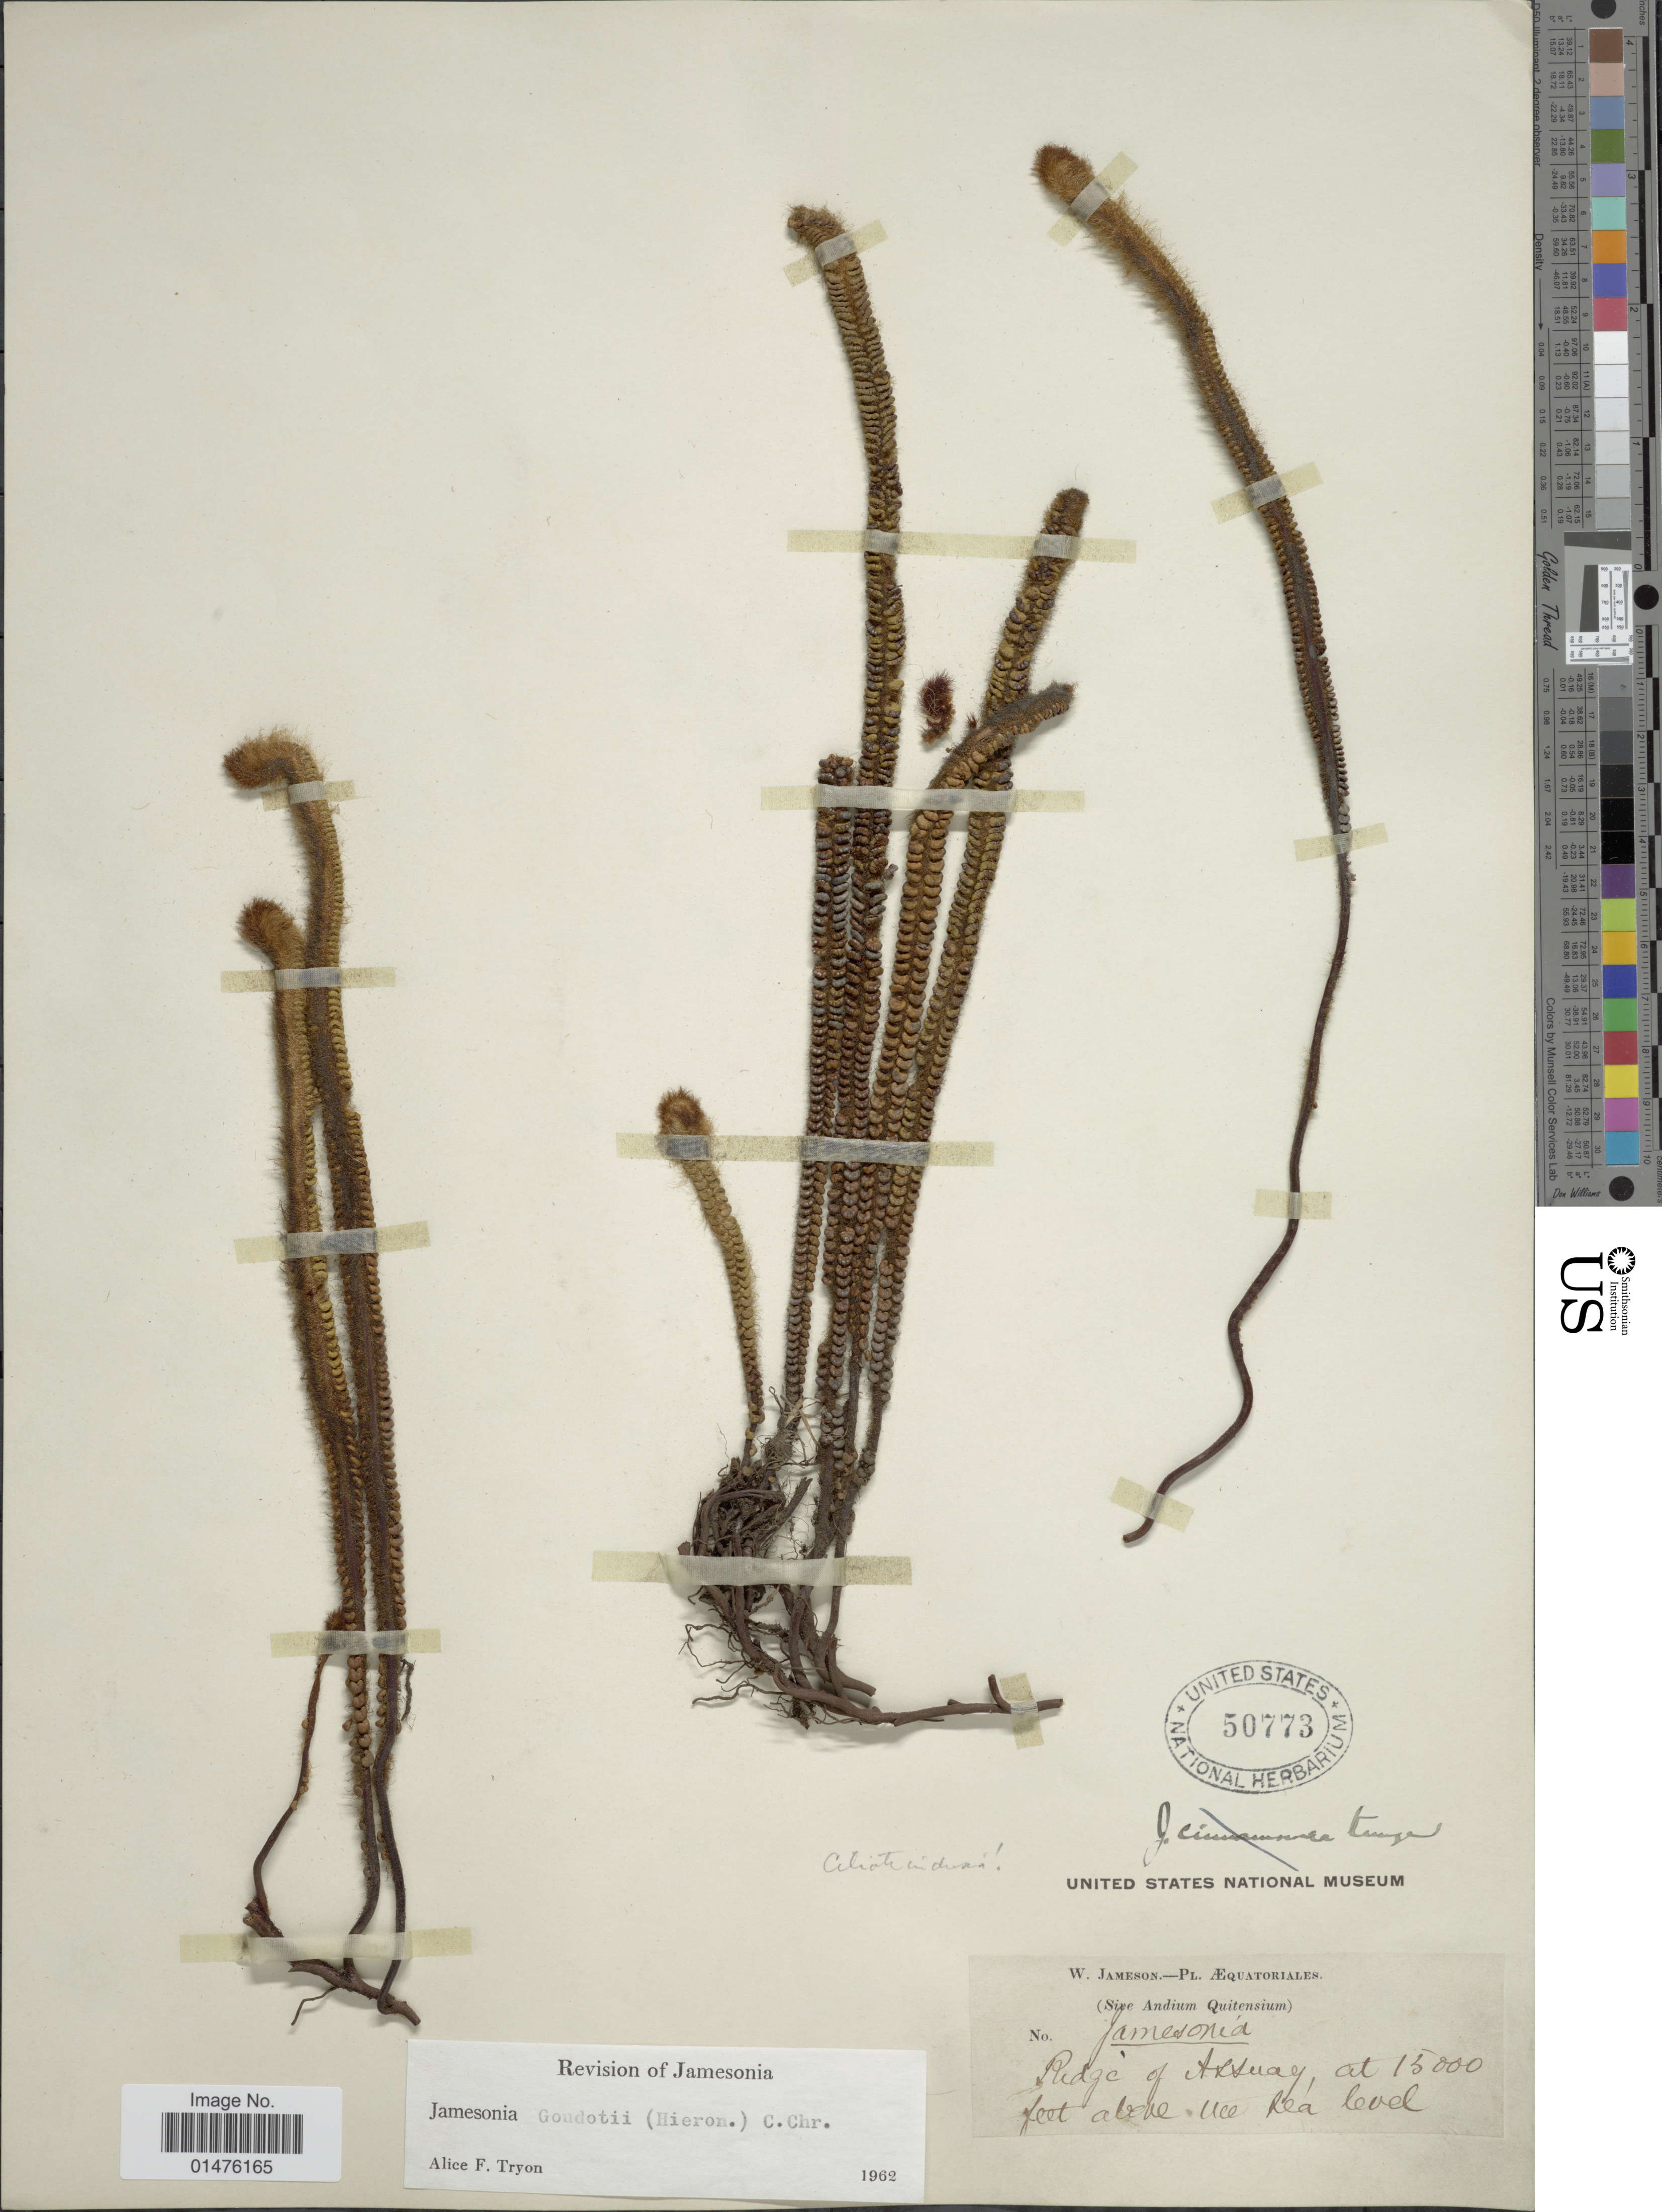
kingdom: Plantae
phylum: Tracheophyta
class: Polypodiopsida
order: Polypodiales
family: Pteridaceae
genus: Jamesonia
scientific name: Jamesonia goudotii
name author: (Hieron.) C. Chr.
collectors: W. Jameson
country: Ecuador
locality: Ridge of Azuay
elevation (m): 4572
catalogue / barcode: US 50773